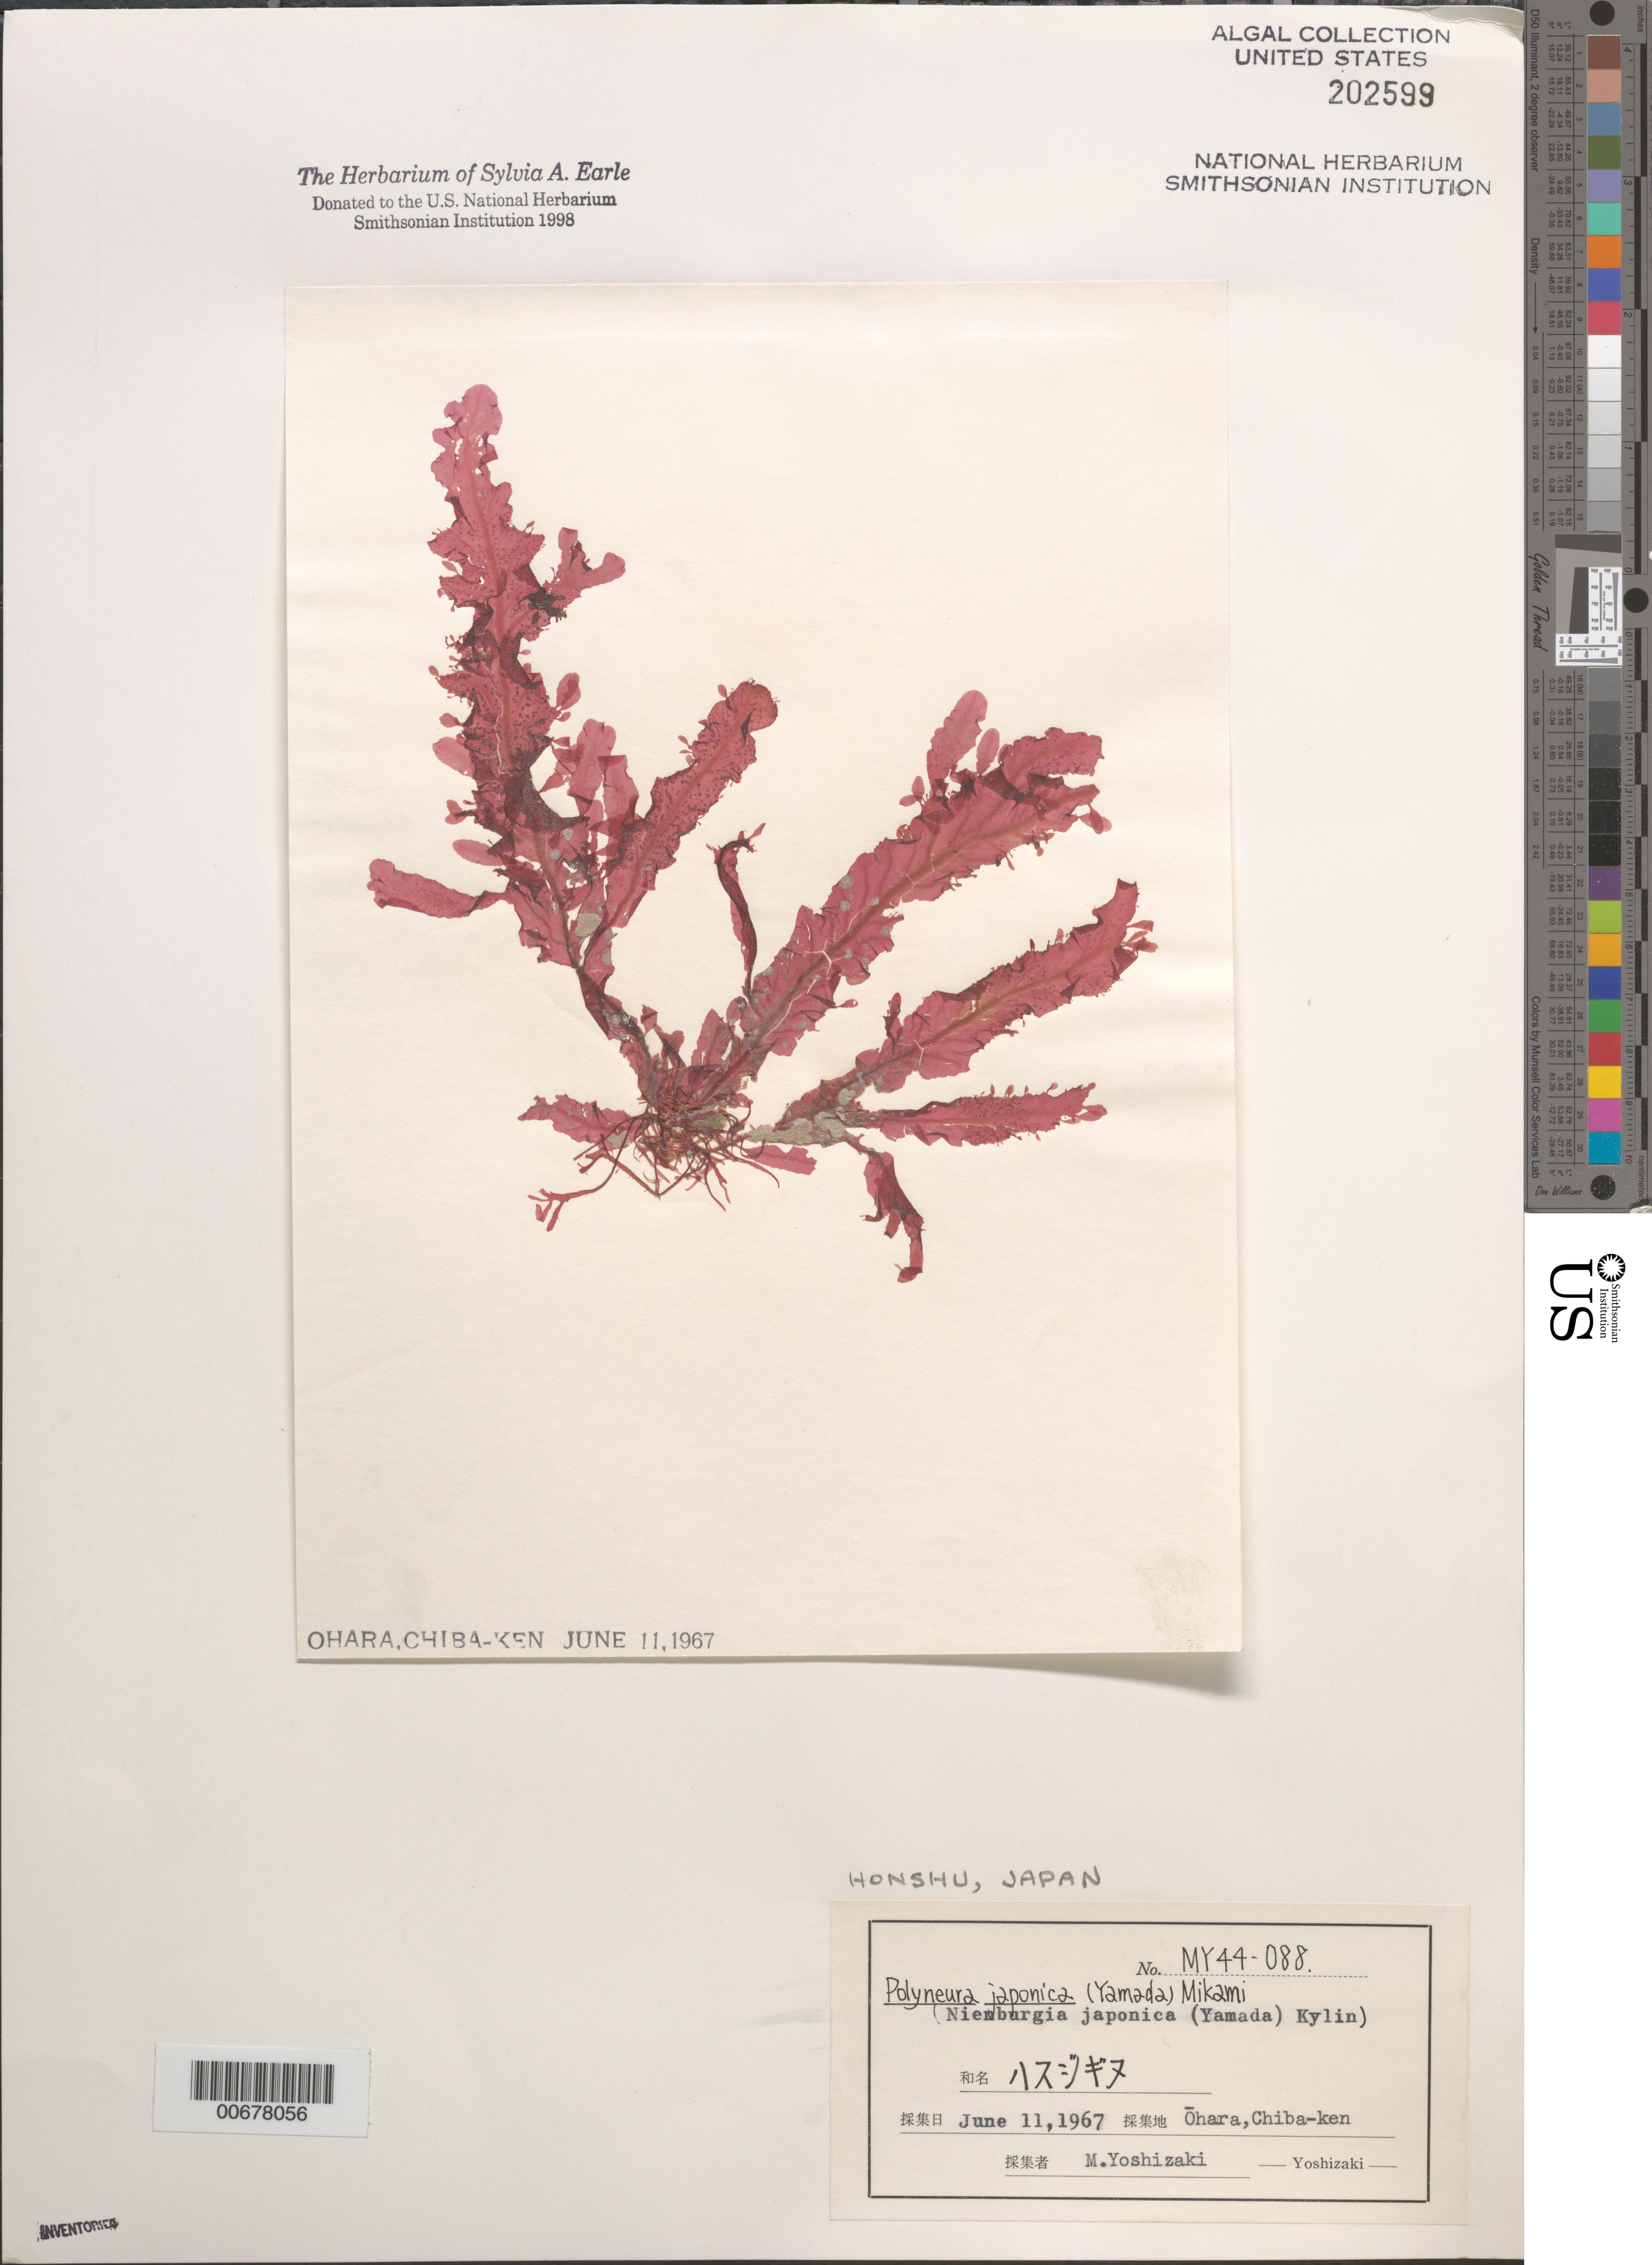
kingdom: Plantae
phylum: Rhodophyta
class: Florideophyceae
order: Ceramiales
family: Delesseriaceae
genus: Pseudopolyneura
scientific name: Pseudopolyneura japonica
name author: (Yamada) K.W. Nam & Kang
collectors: M. Yoshizaki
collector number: MY 44-088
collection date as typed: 11 Jun 1967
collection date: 1967-06-11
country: Japan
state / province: Tiba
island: Honshu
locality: Ohara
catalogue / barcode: US 202599